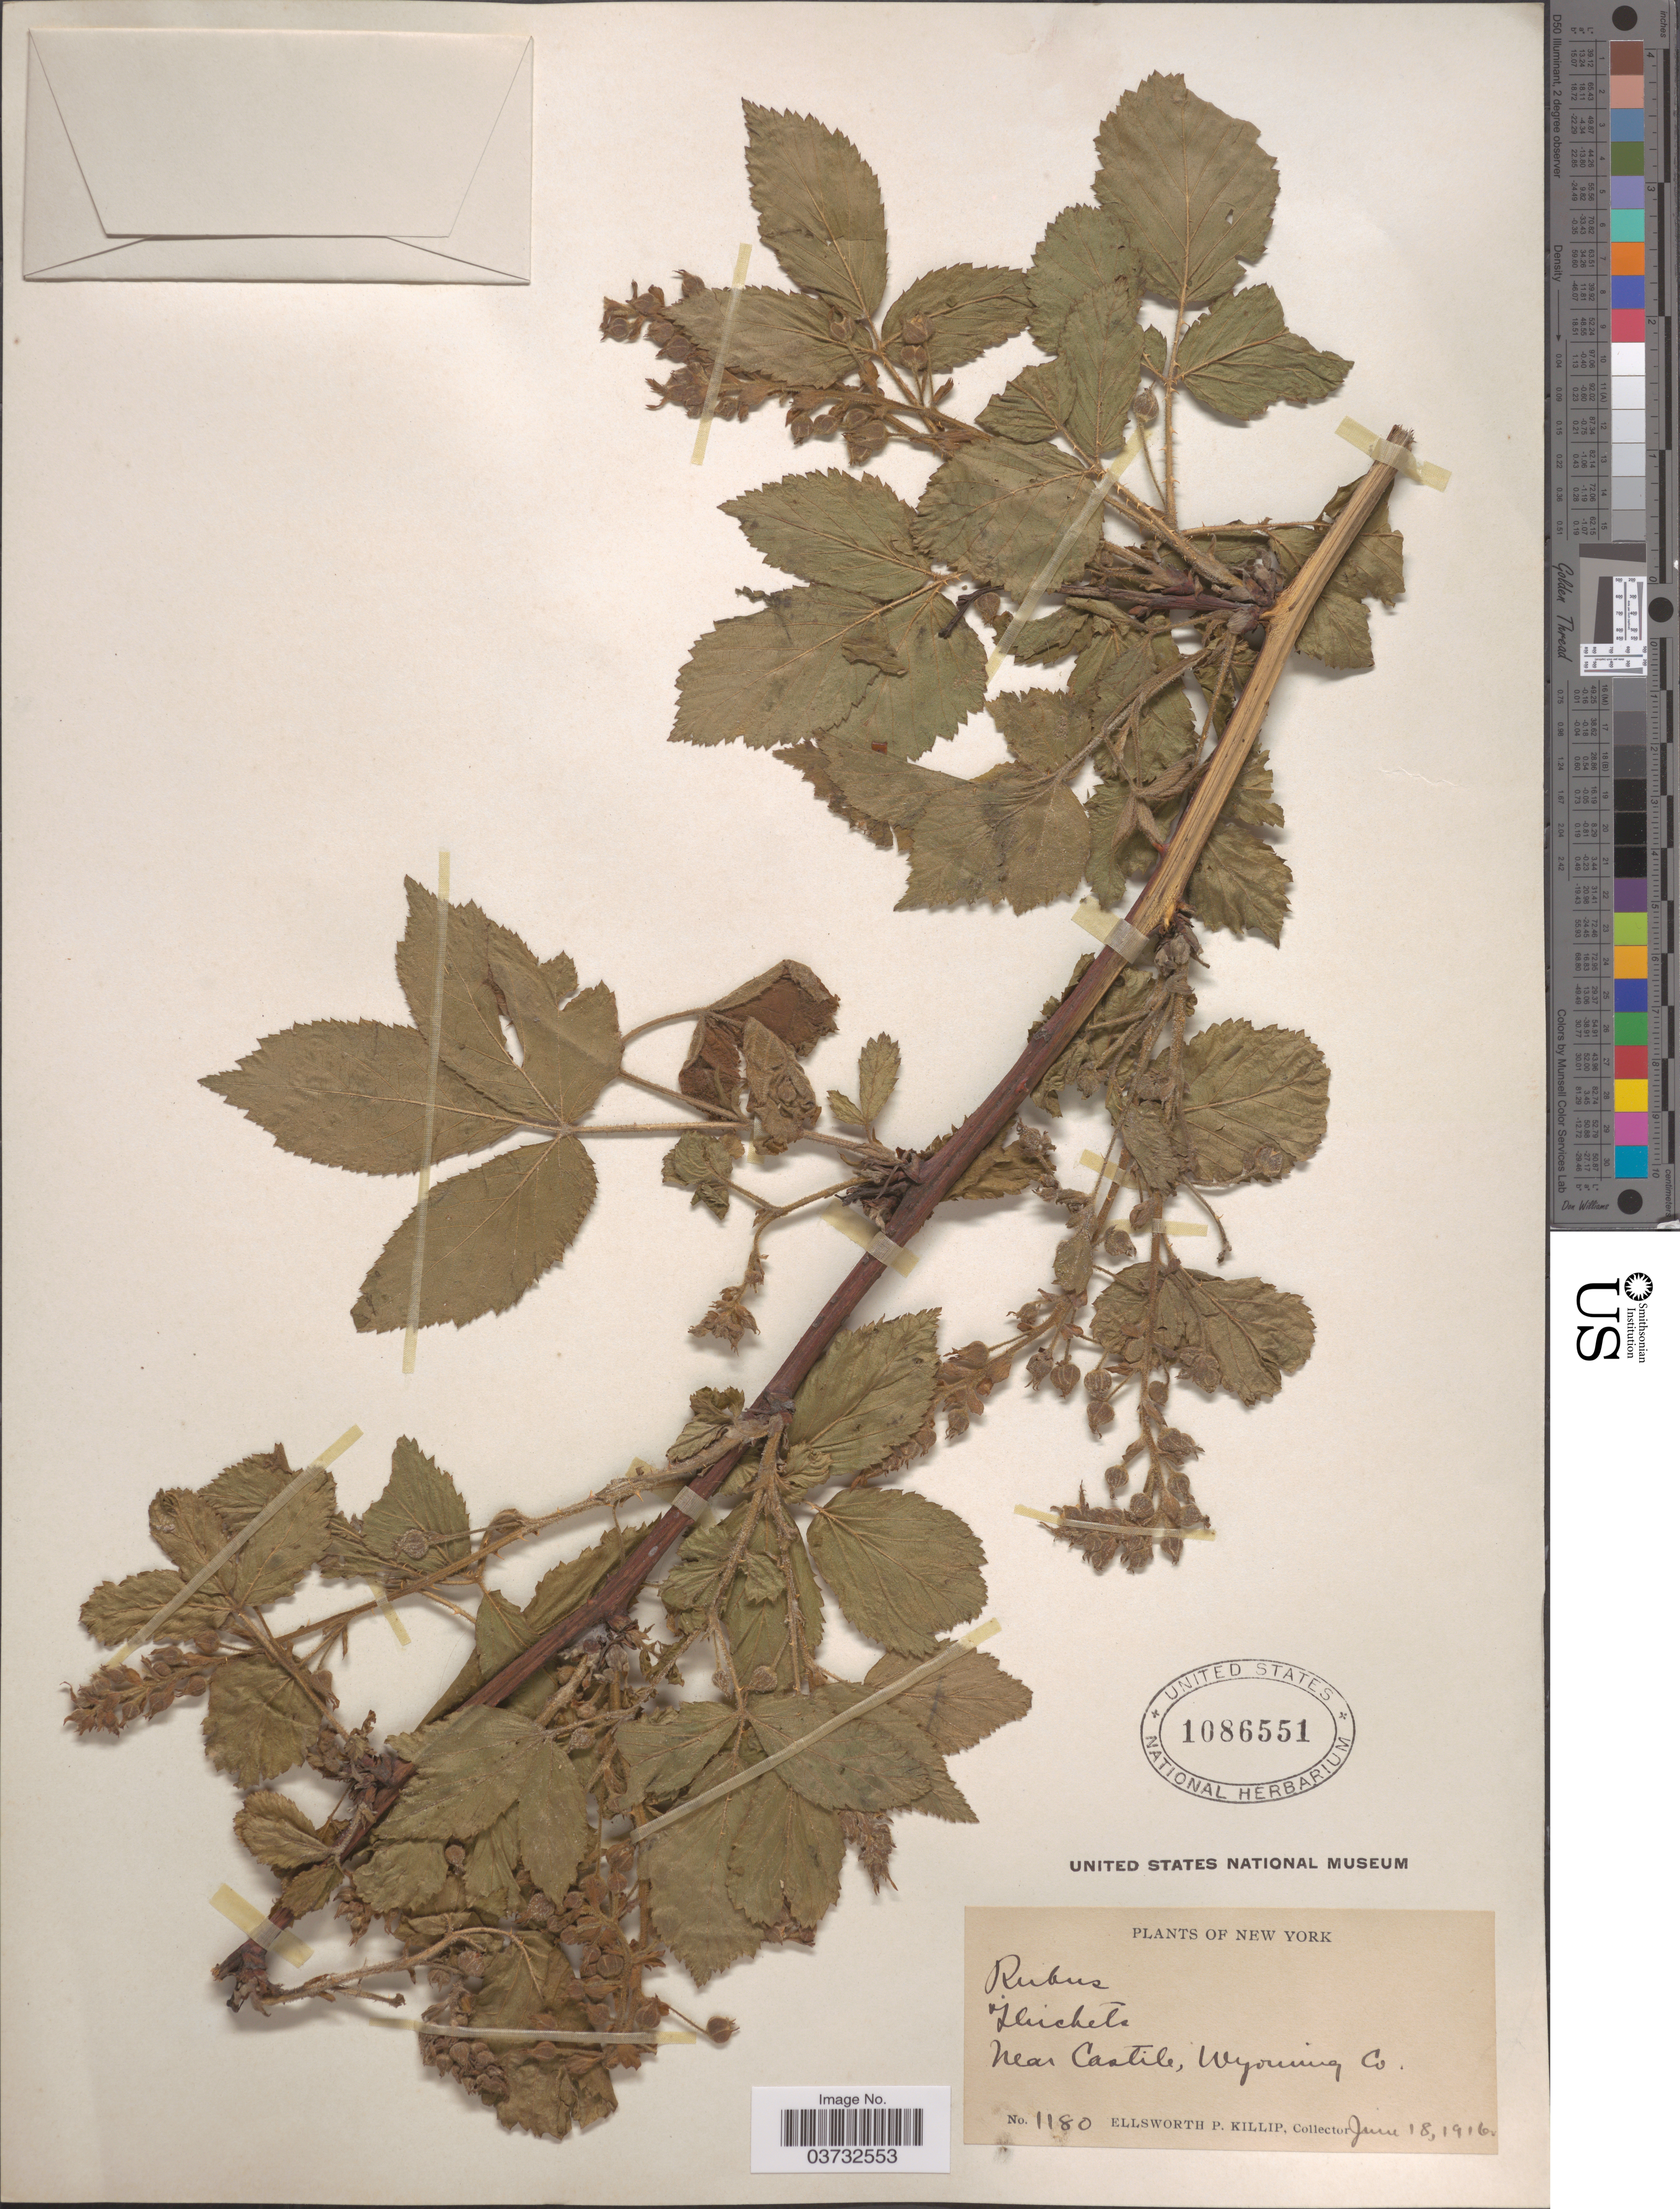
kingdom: Plantae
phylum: Tracheophyta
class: Magnoliopsida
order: Rosales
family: Rosaceae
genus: Rubus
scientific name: Rubus sp.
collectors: E. P. Killip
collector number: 1180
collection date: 1916-06-18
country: United States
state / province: New York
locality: Thickets near Castile, Wyoming Co.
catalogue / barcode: US 1086551